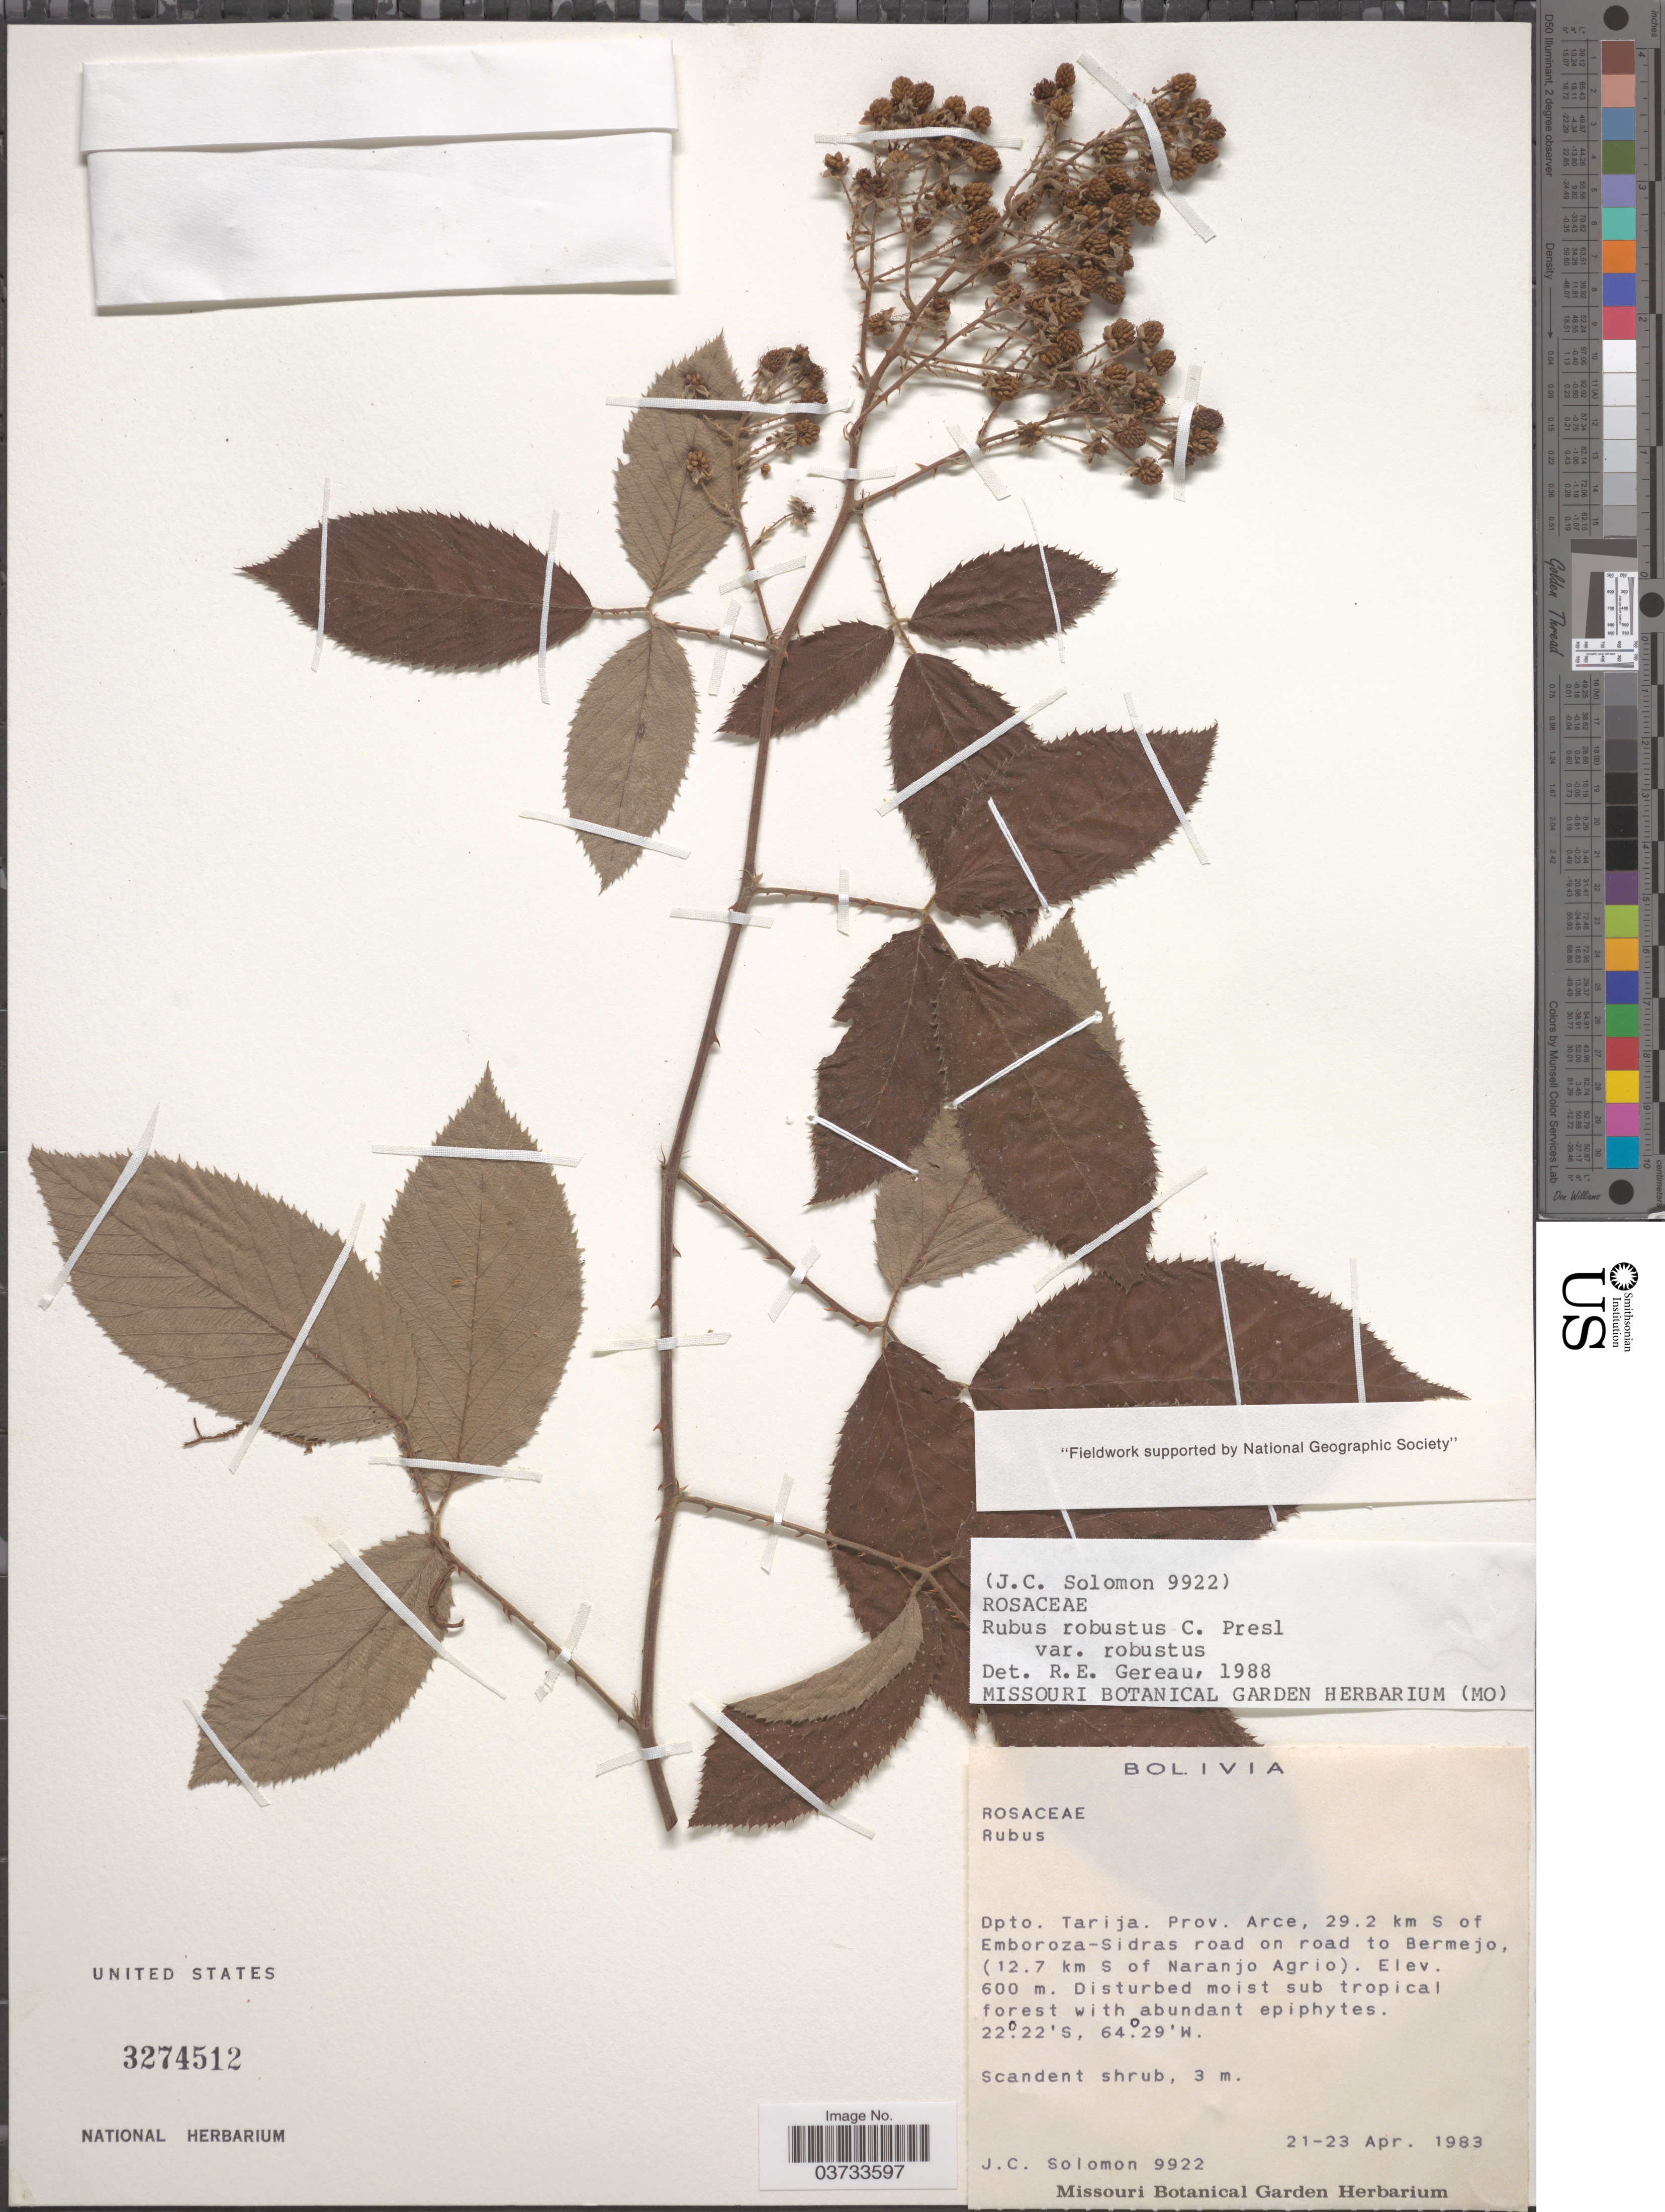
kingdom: Plantae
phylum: Tracheophyta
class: Magnoliopsida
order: Rosales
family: Rosaceae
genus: Rubus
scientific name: Rubus robustus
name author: C. Presl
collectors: J. C. Solomon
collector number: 9922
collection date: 1983-04-21/1983-04-23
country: Bolivia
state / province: Tarija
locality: Dpto. Tarija. Prov. Arce, 29.2 km S of Emboroza-Sidras road on road to Bermejo, (12.7 km S of Naranjo Agrio).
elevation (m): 600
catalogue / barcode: US 3274512